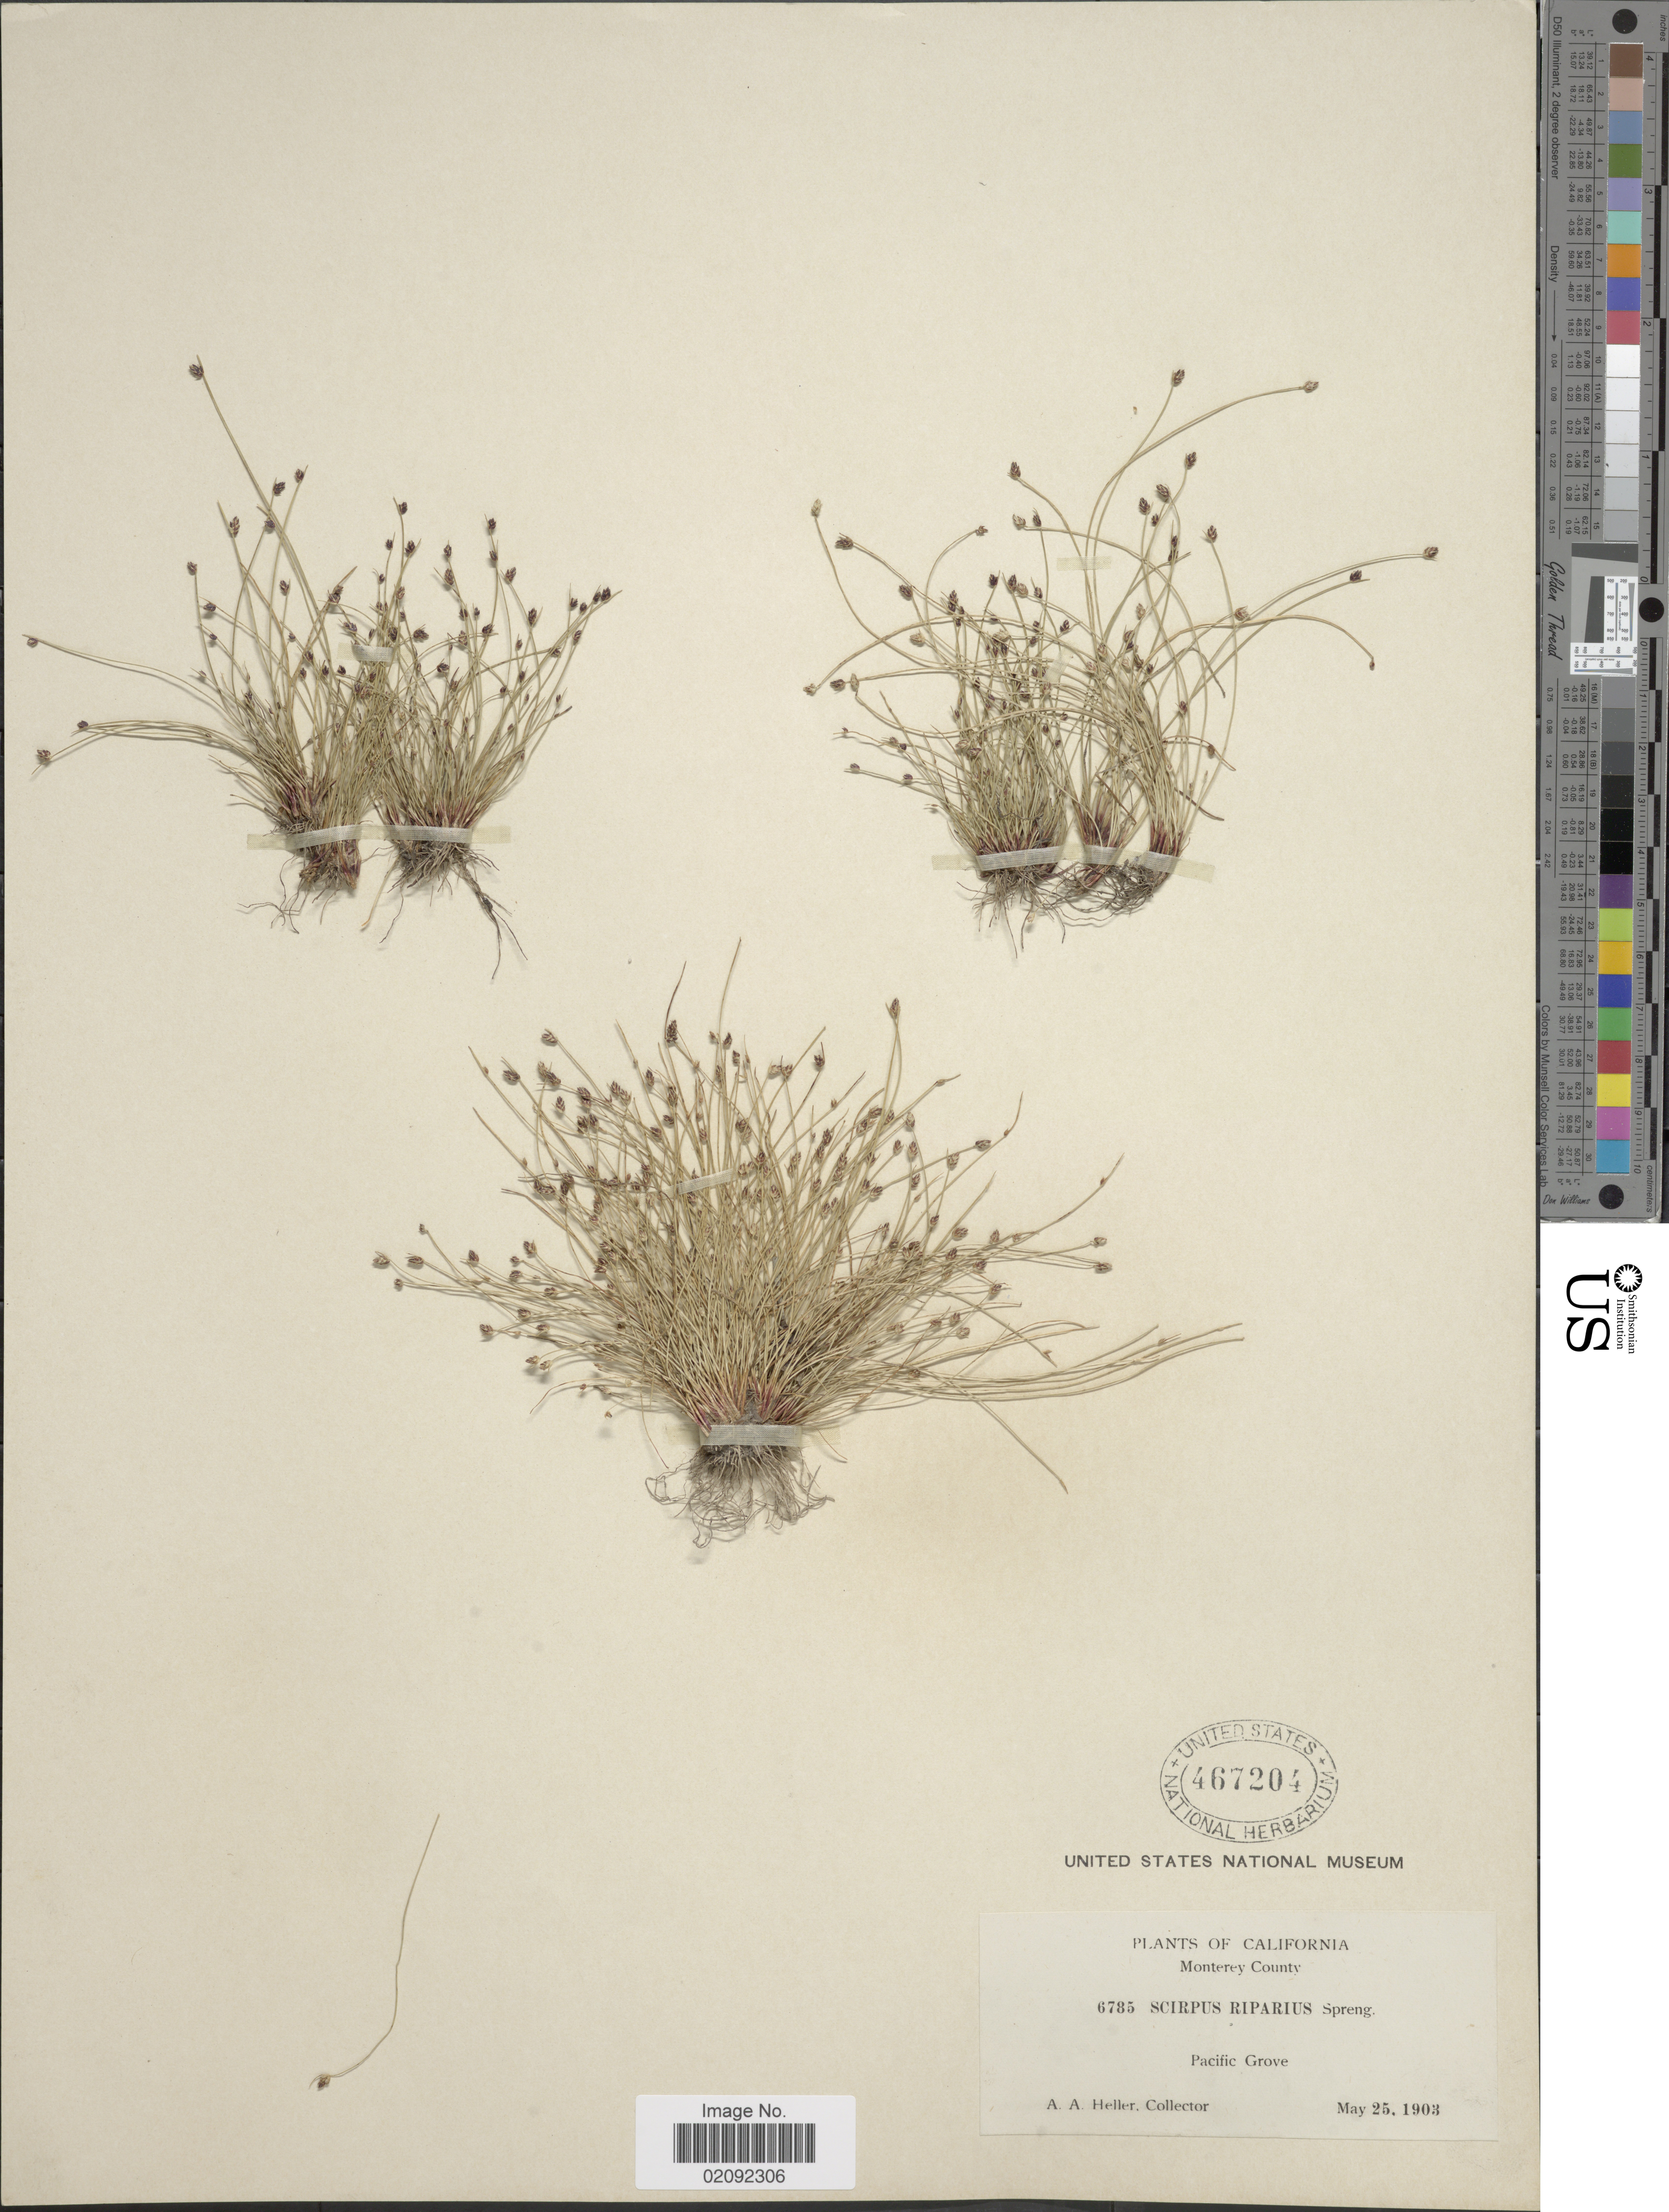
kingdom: Plantae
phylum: Tracheophyta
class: Liliopsida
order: Poales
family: Cyperaceae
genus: Isolepis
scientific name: Isolepis cernua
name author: (Vahl) Roem. & Schult.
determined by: Strong, Mark T., (BOT), Smithsonian Institution - National Museum of Natural History (UNITED STATES)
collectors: A. A. Heller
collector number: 6785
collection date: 1903-05-25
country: United States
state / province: California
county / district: Monterey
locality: Monterey County, Pacific Grove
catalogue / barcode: US 467204